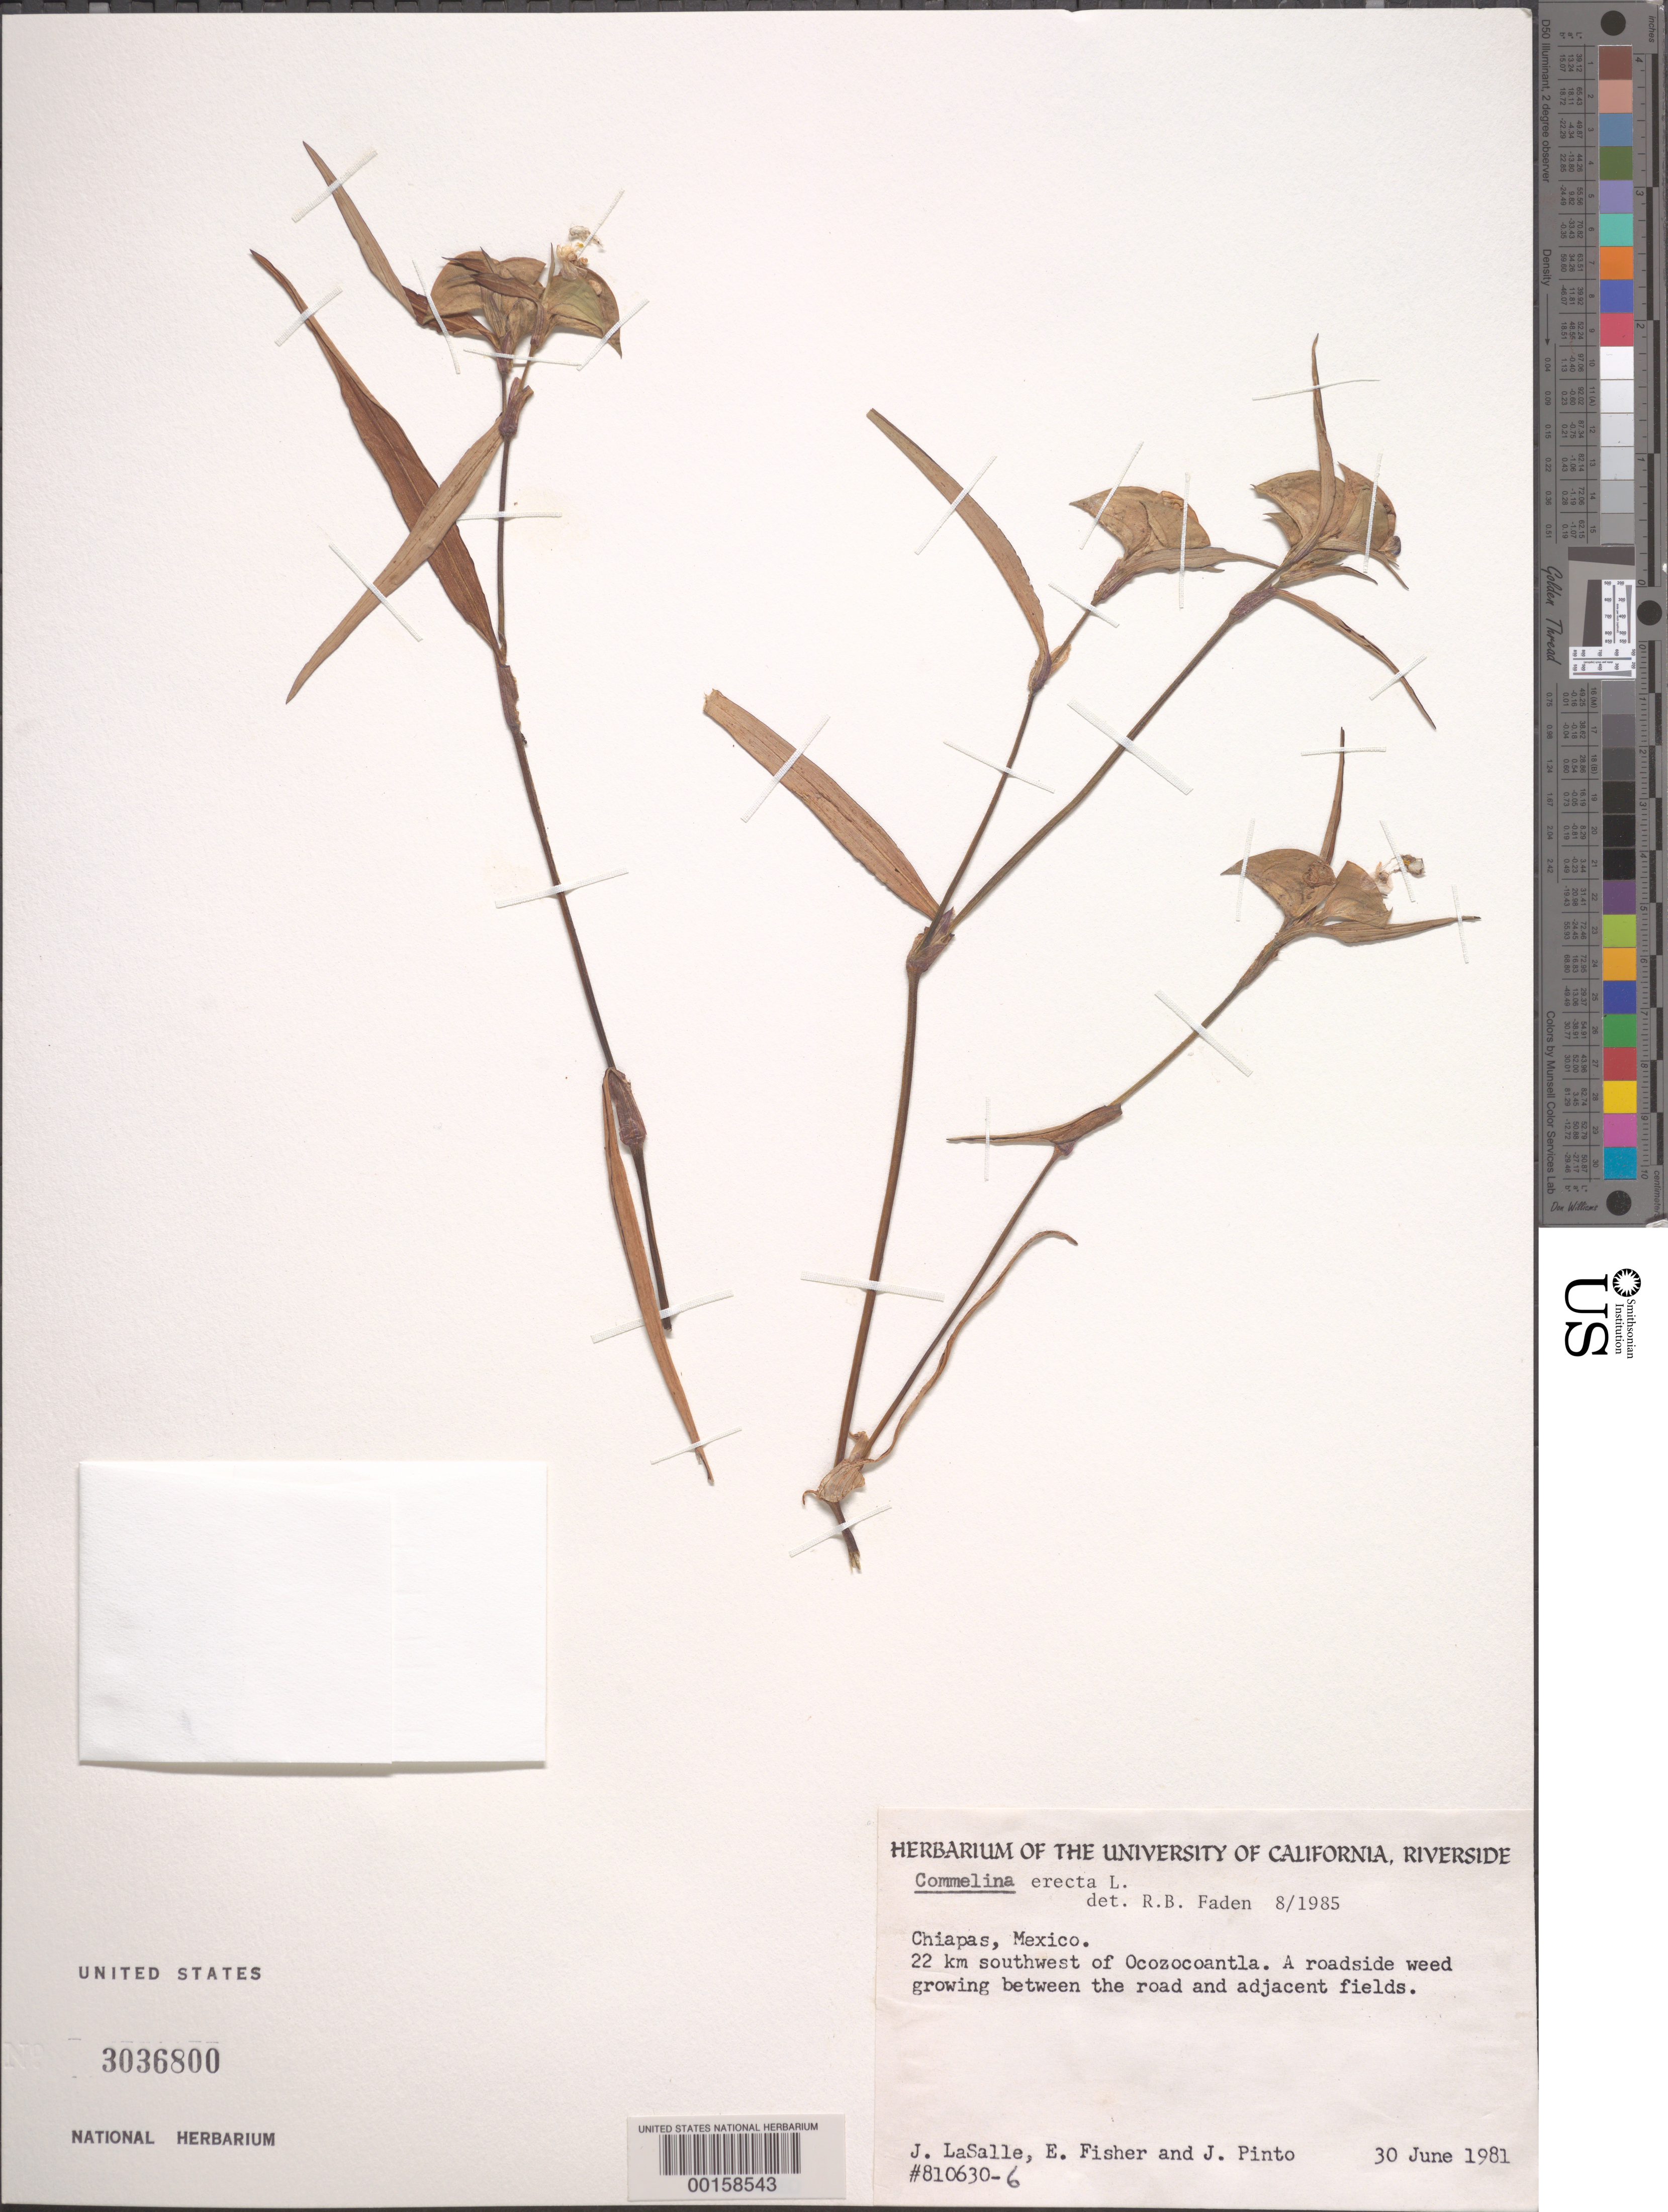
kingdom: Plantae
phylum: Tracheophyta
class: Liliopsida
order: Commelinales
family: Commelinaceae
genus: Commelina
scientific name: Commelina erecta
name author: L.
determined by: Faden, Robert B., (US), Smithsonian Institution - National Museum of Natural History (UNITED STATES)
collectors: J. Lasalle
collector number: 810630-6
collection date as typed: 30 Jun 1981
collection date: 1981-06-30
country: Mexico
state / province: Chiapas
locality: Sw of ocozocoantla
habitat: Roadside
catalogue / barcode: US 3036800